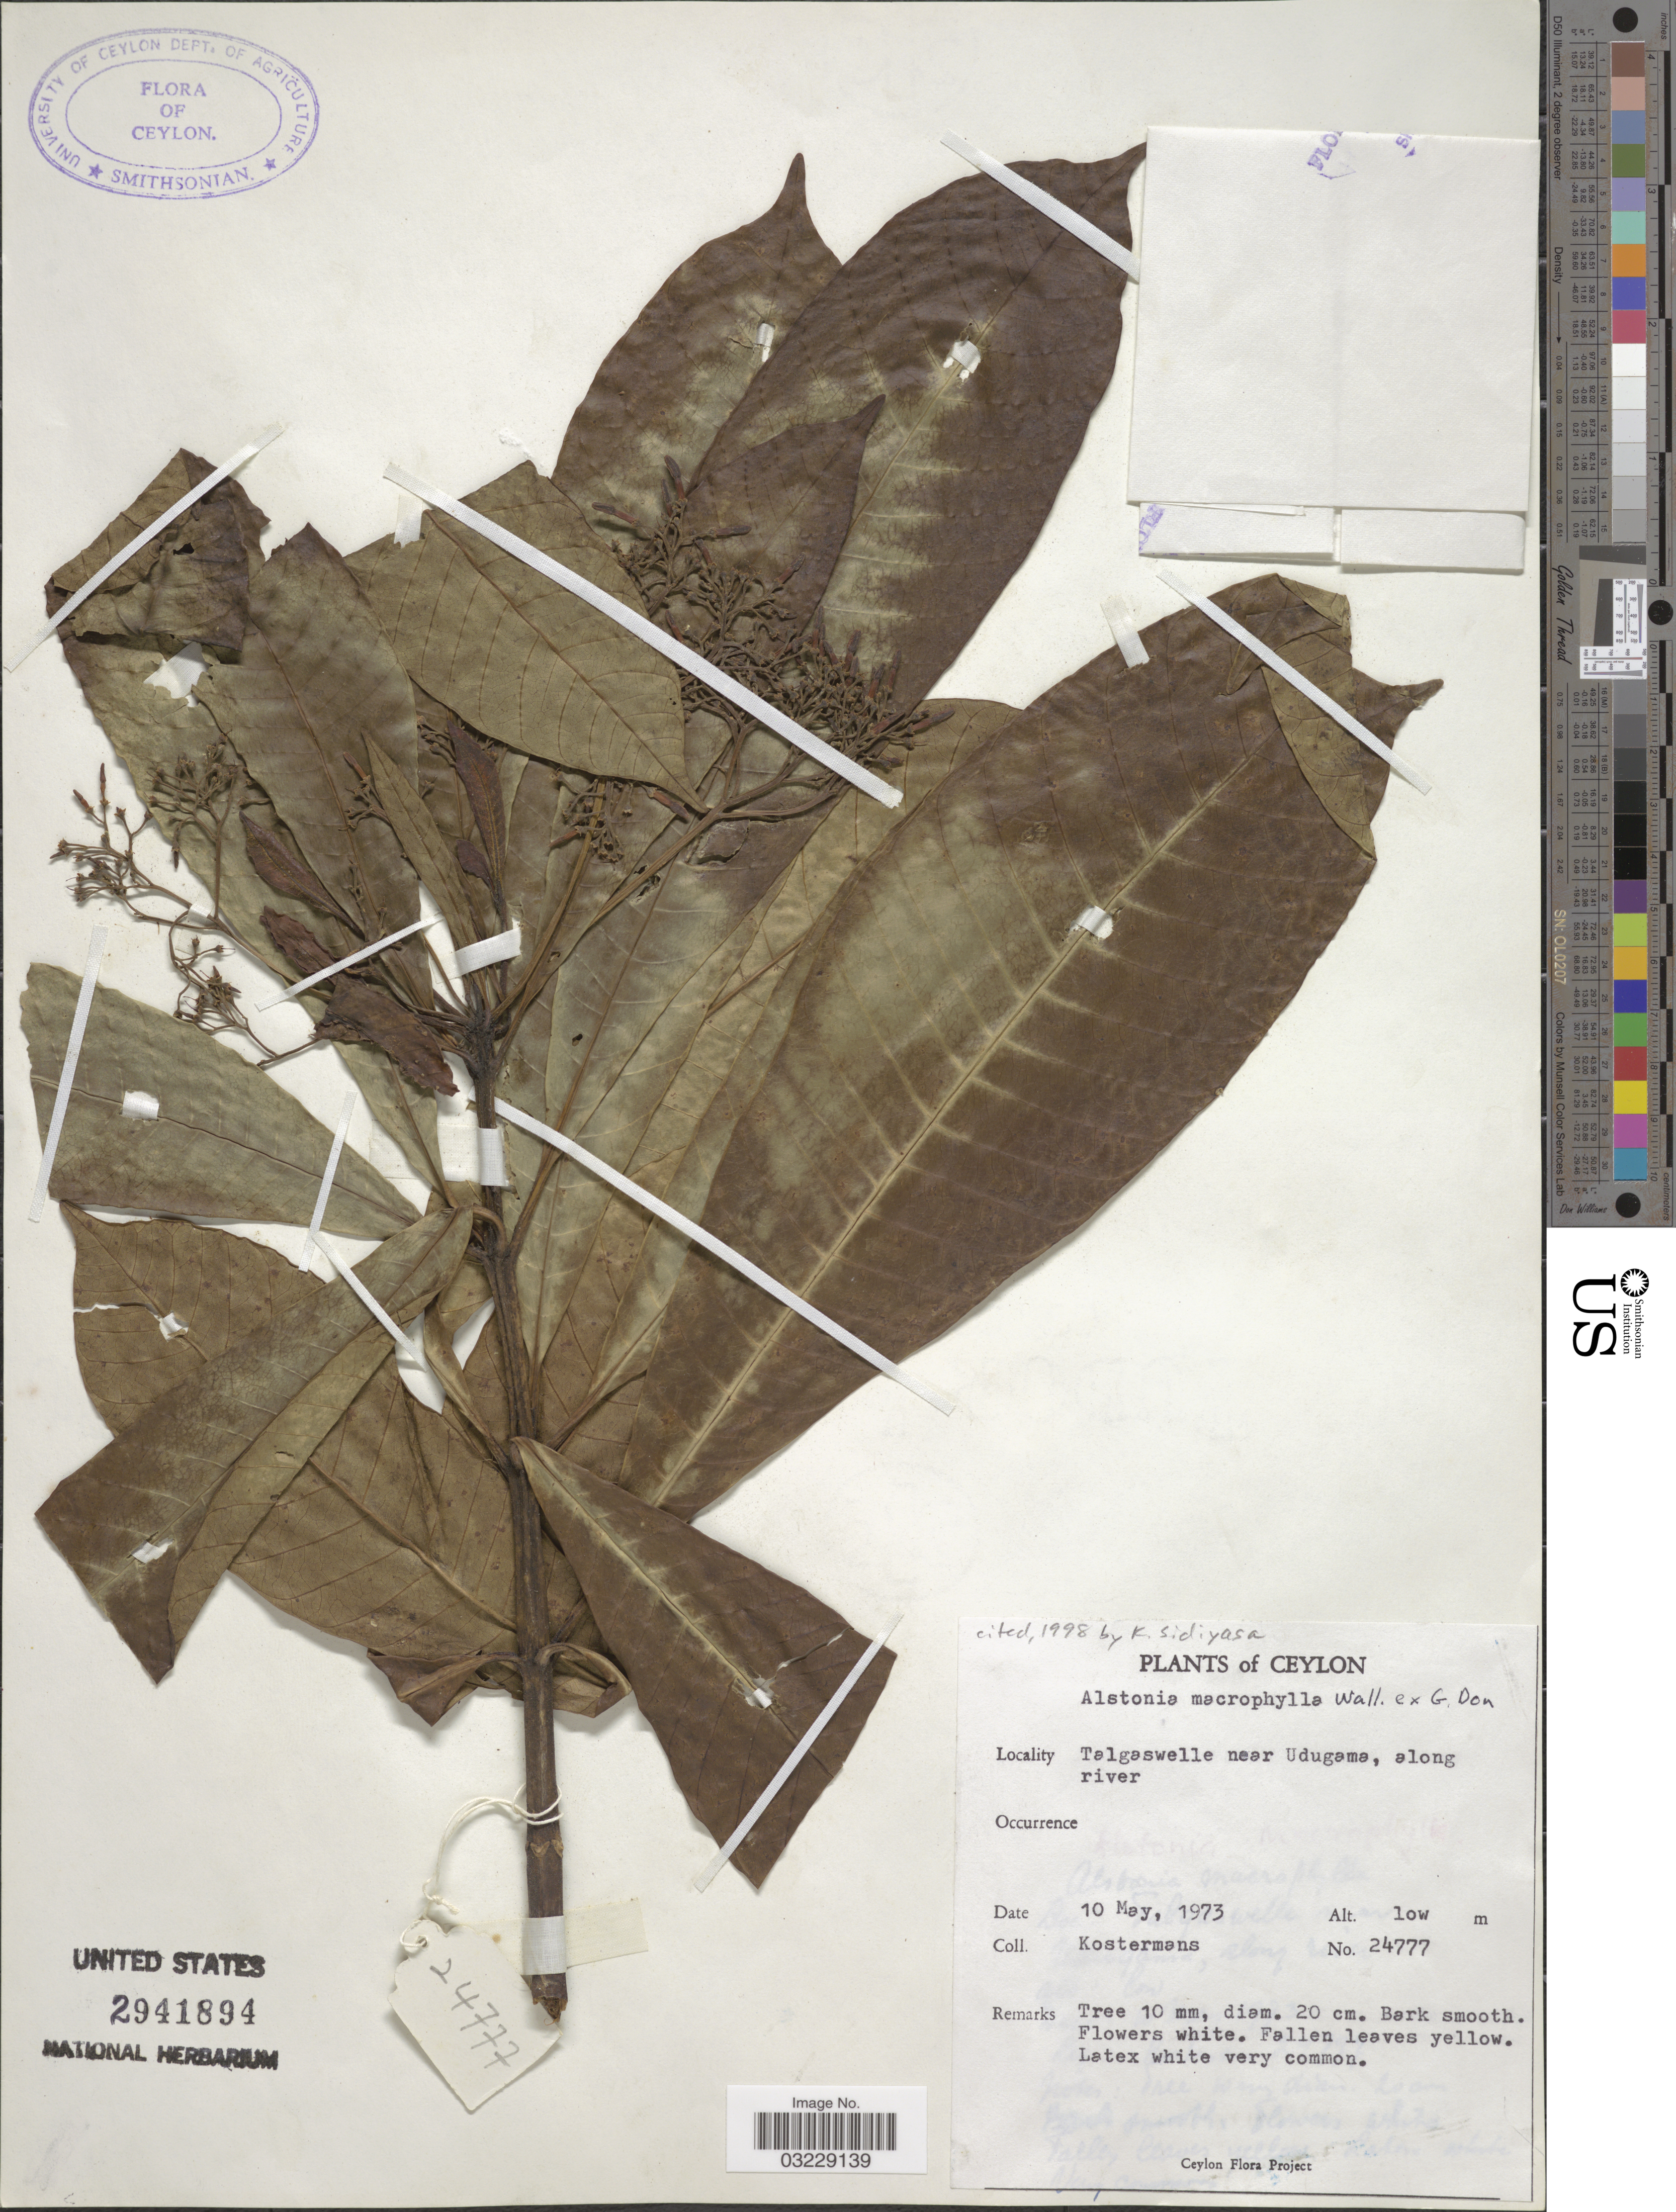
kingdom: Plantae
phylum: Tracheophyta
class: Magnoliopsida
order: Gentianales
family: Apocynaceae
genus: Alstonia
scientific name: Alstonia macrophylla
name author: Wall. ex G. Don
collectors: Kostermans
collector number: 24777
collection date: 1973-05-10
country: Sri Lanka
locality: Ceylon. Talgaswelle near Udugama, along river.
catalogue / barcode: US 2941894